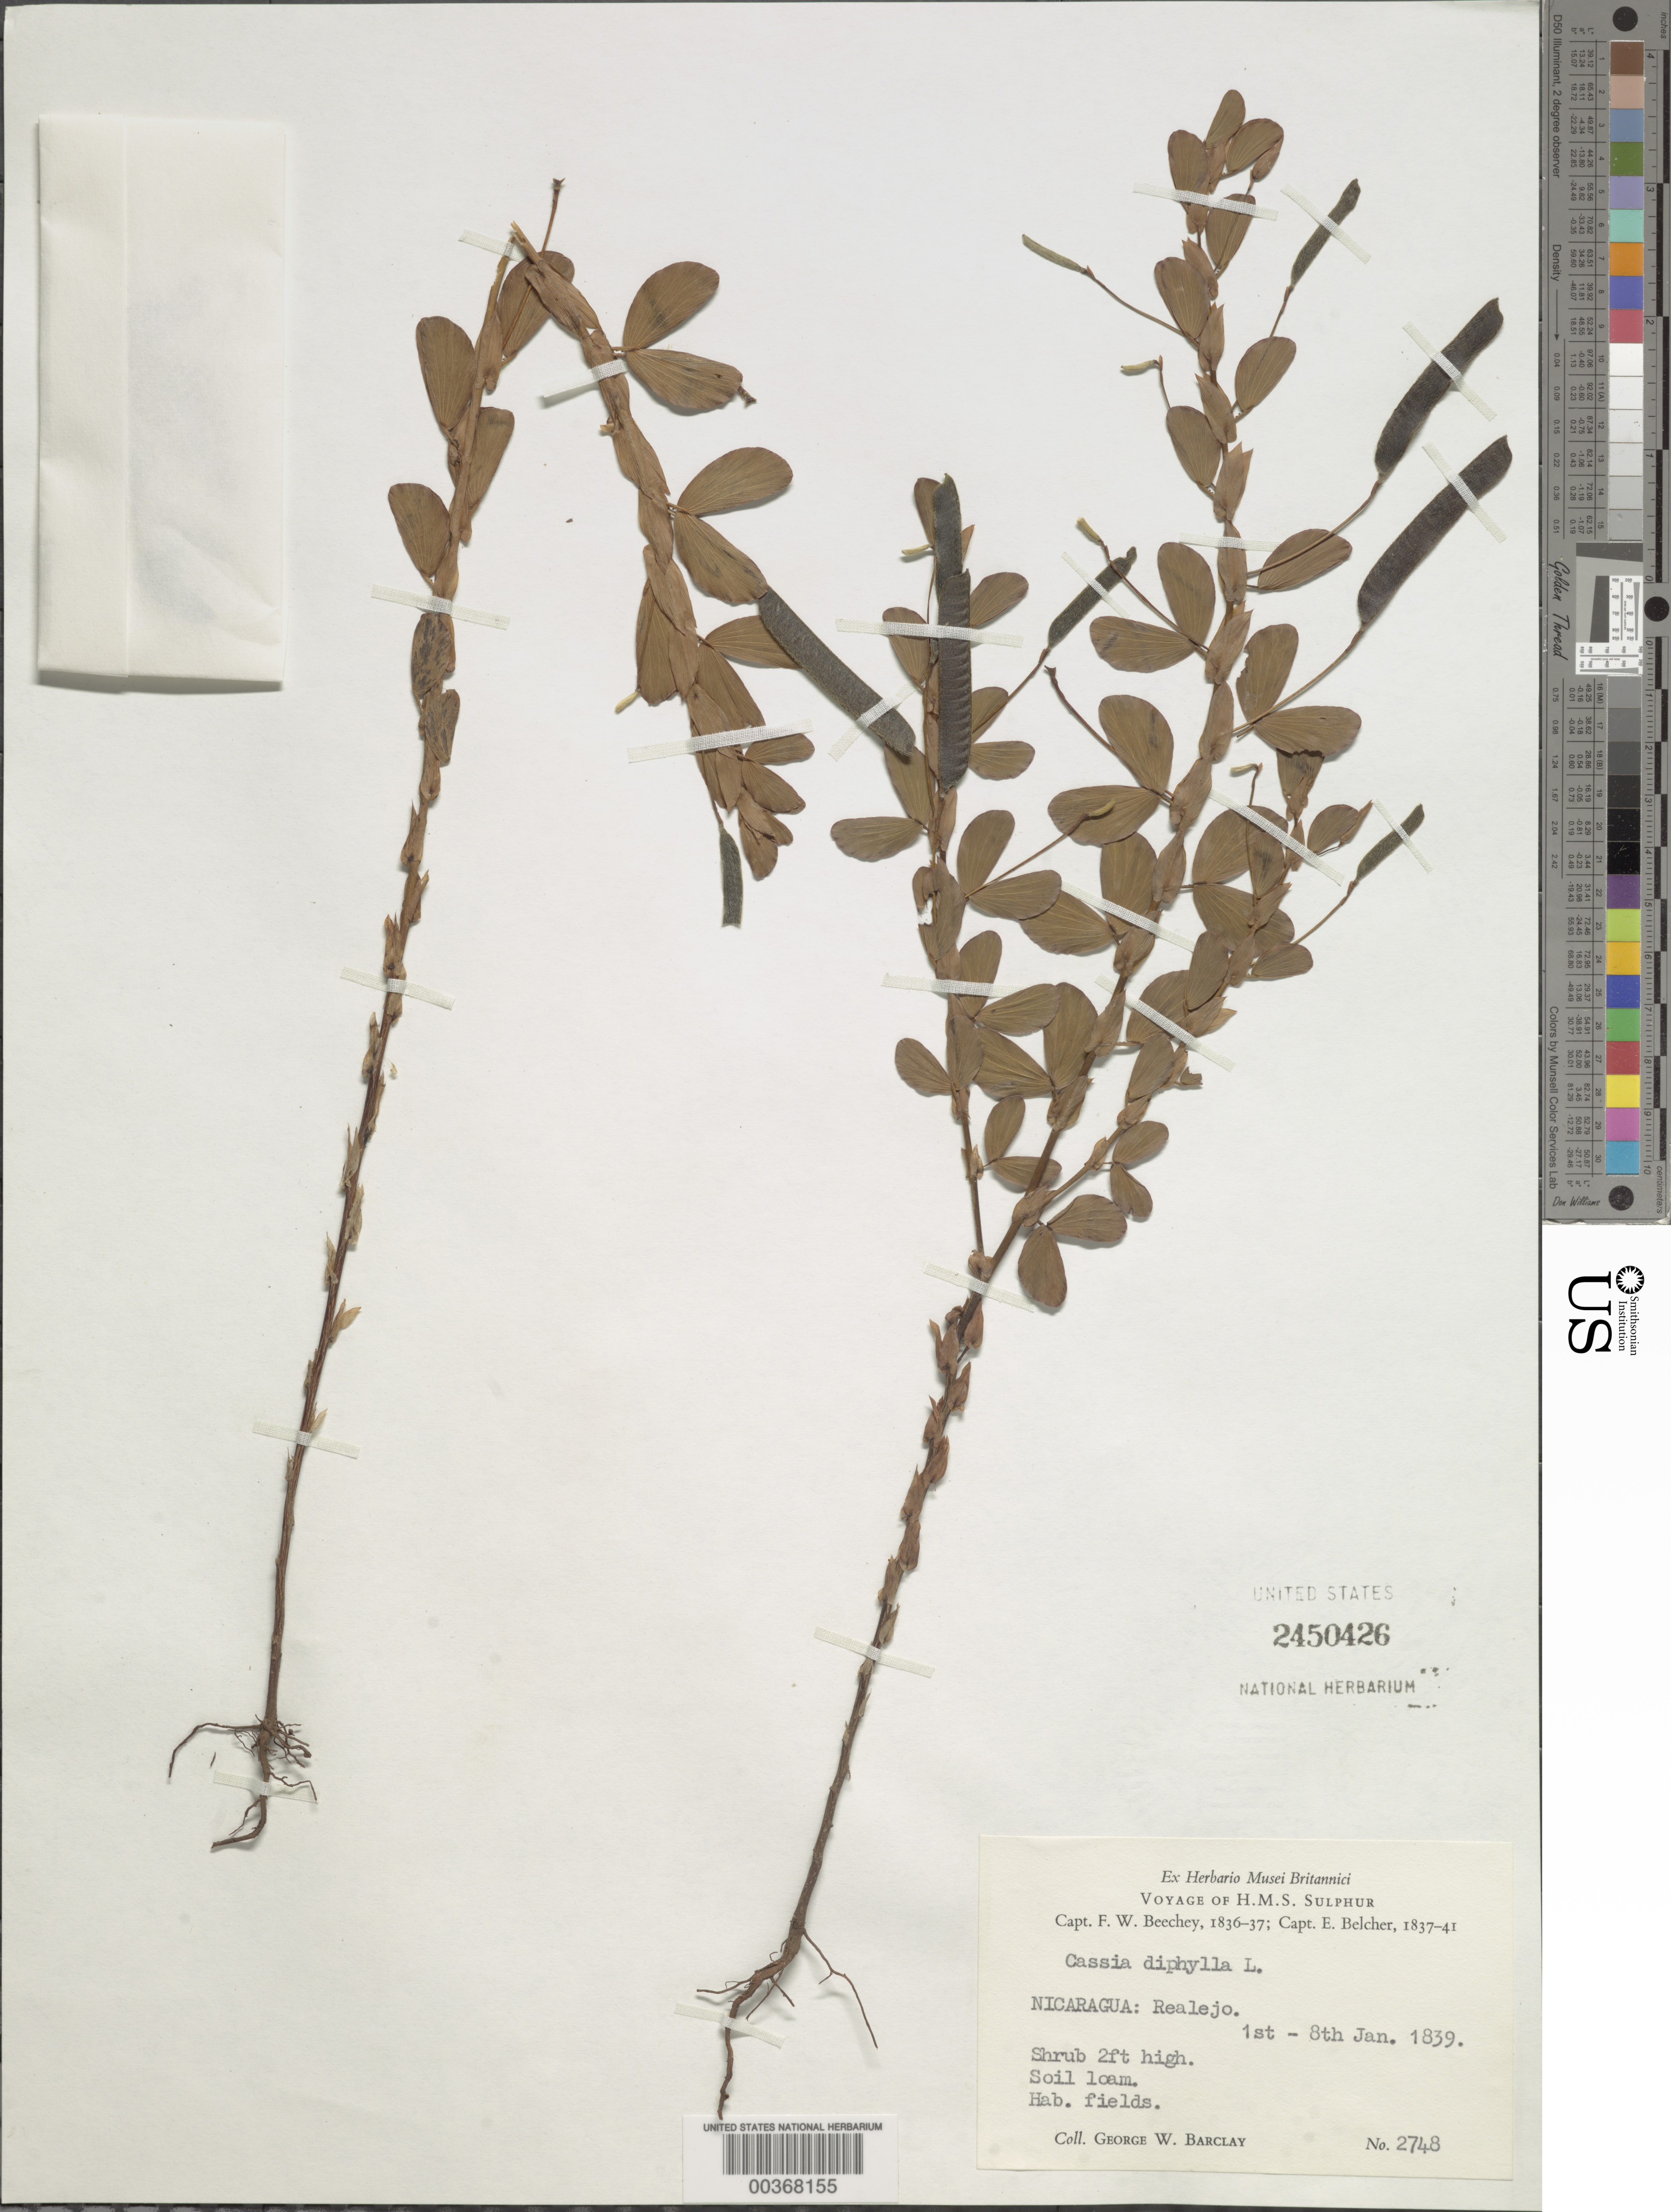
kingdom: Plantae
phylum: Tracheophyta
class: Magnoliopsida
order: Fabales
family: Fabaceae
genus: Chamaecrista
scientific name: Chamaecrista diphylla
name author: (L.) Greene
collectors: G. W. Barclay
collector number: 2748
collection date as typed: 01 Jan 1839 to 08 Jan 1839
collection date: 1839-01-01/1839-01-08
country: Nicaragua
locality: Realejo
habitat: Soil loam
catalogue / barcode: US 2450426